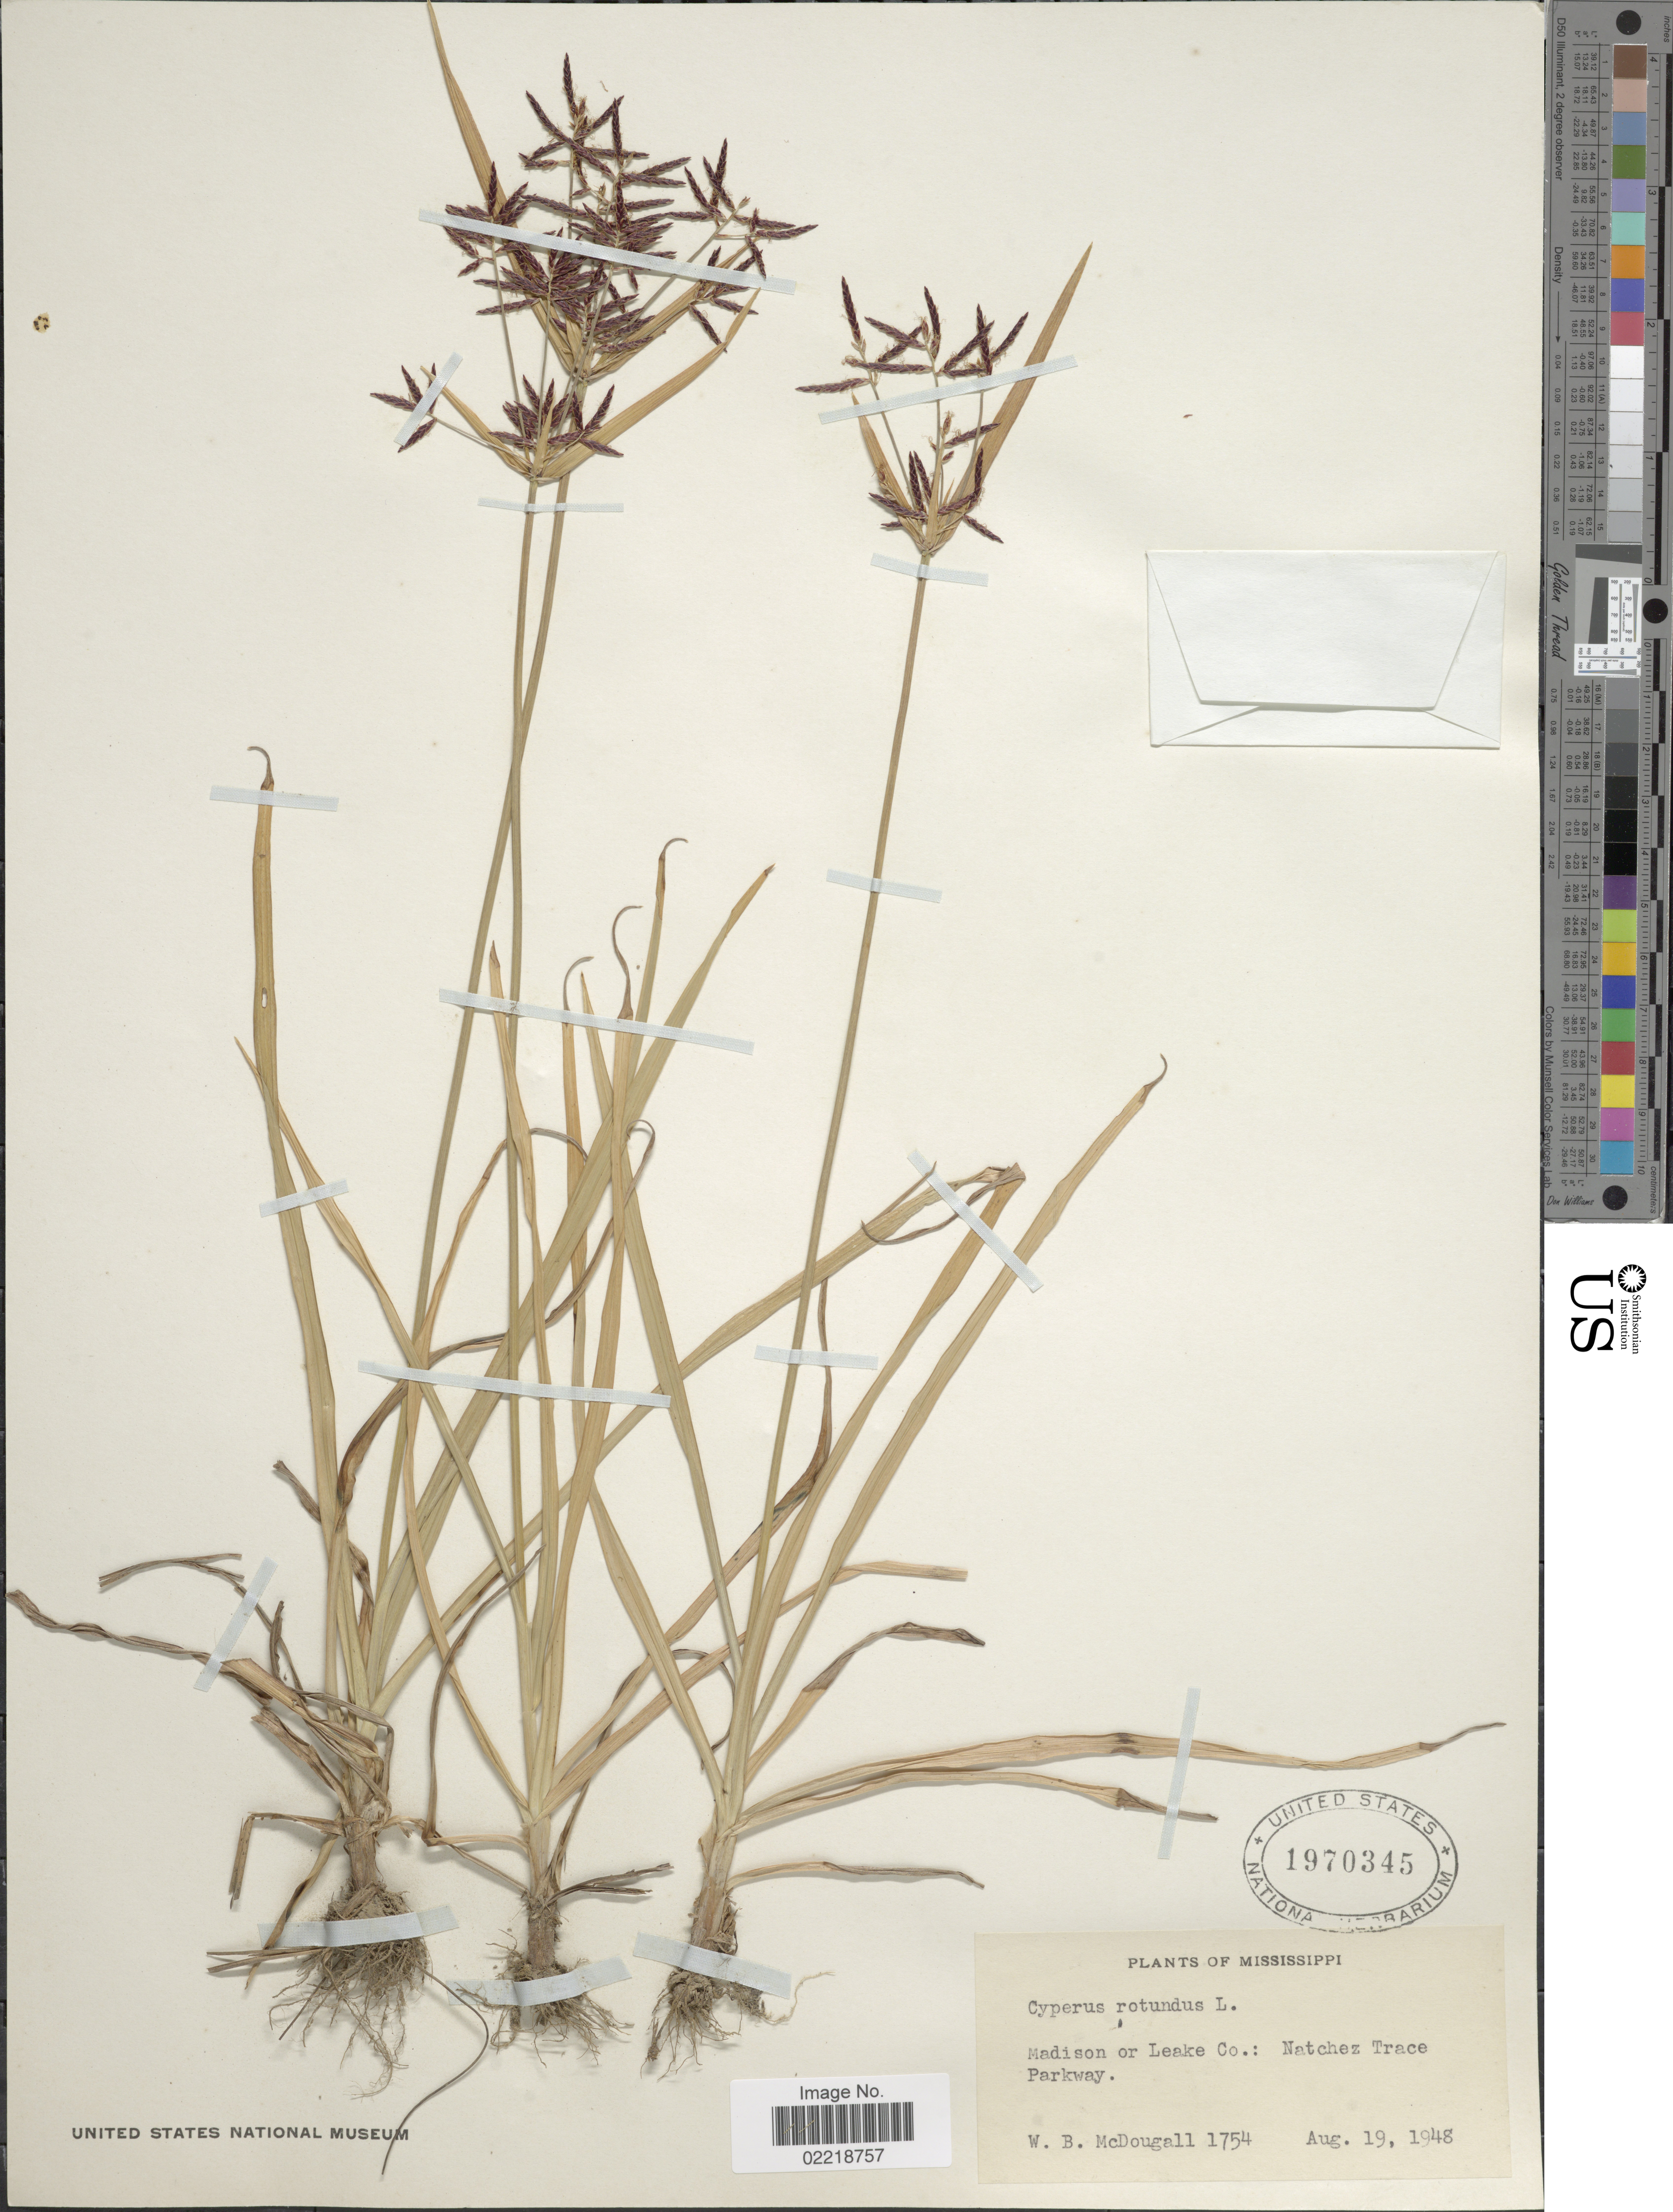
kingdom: Plantae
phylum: Tracheophyta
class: Liliopsida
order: Poales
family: Cyperaceae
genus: Cyperus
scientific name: Cyperus rotundus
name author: L.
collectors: W. B. McDougall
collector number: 1754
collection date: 1948-08-19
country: United States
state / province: Mississippi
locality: Madison or Leake Co.: Natchez Trace Parkway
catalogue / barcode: US 1970345